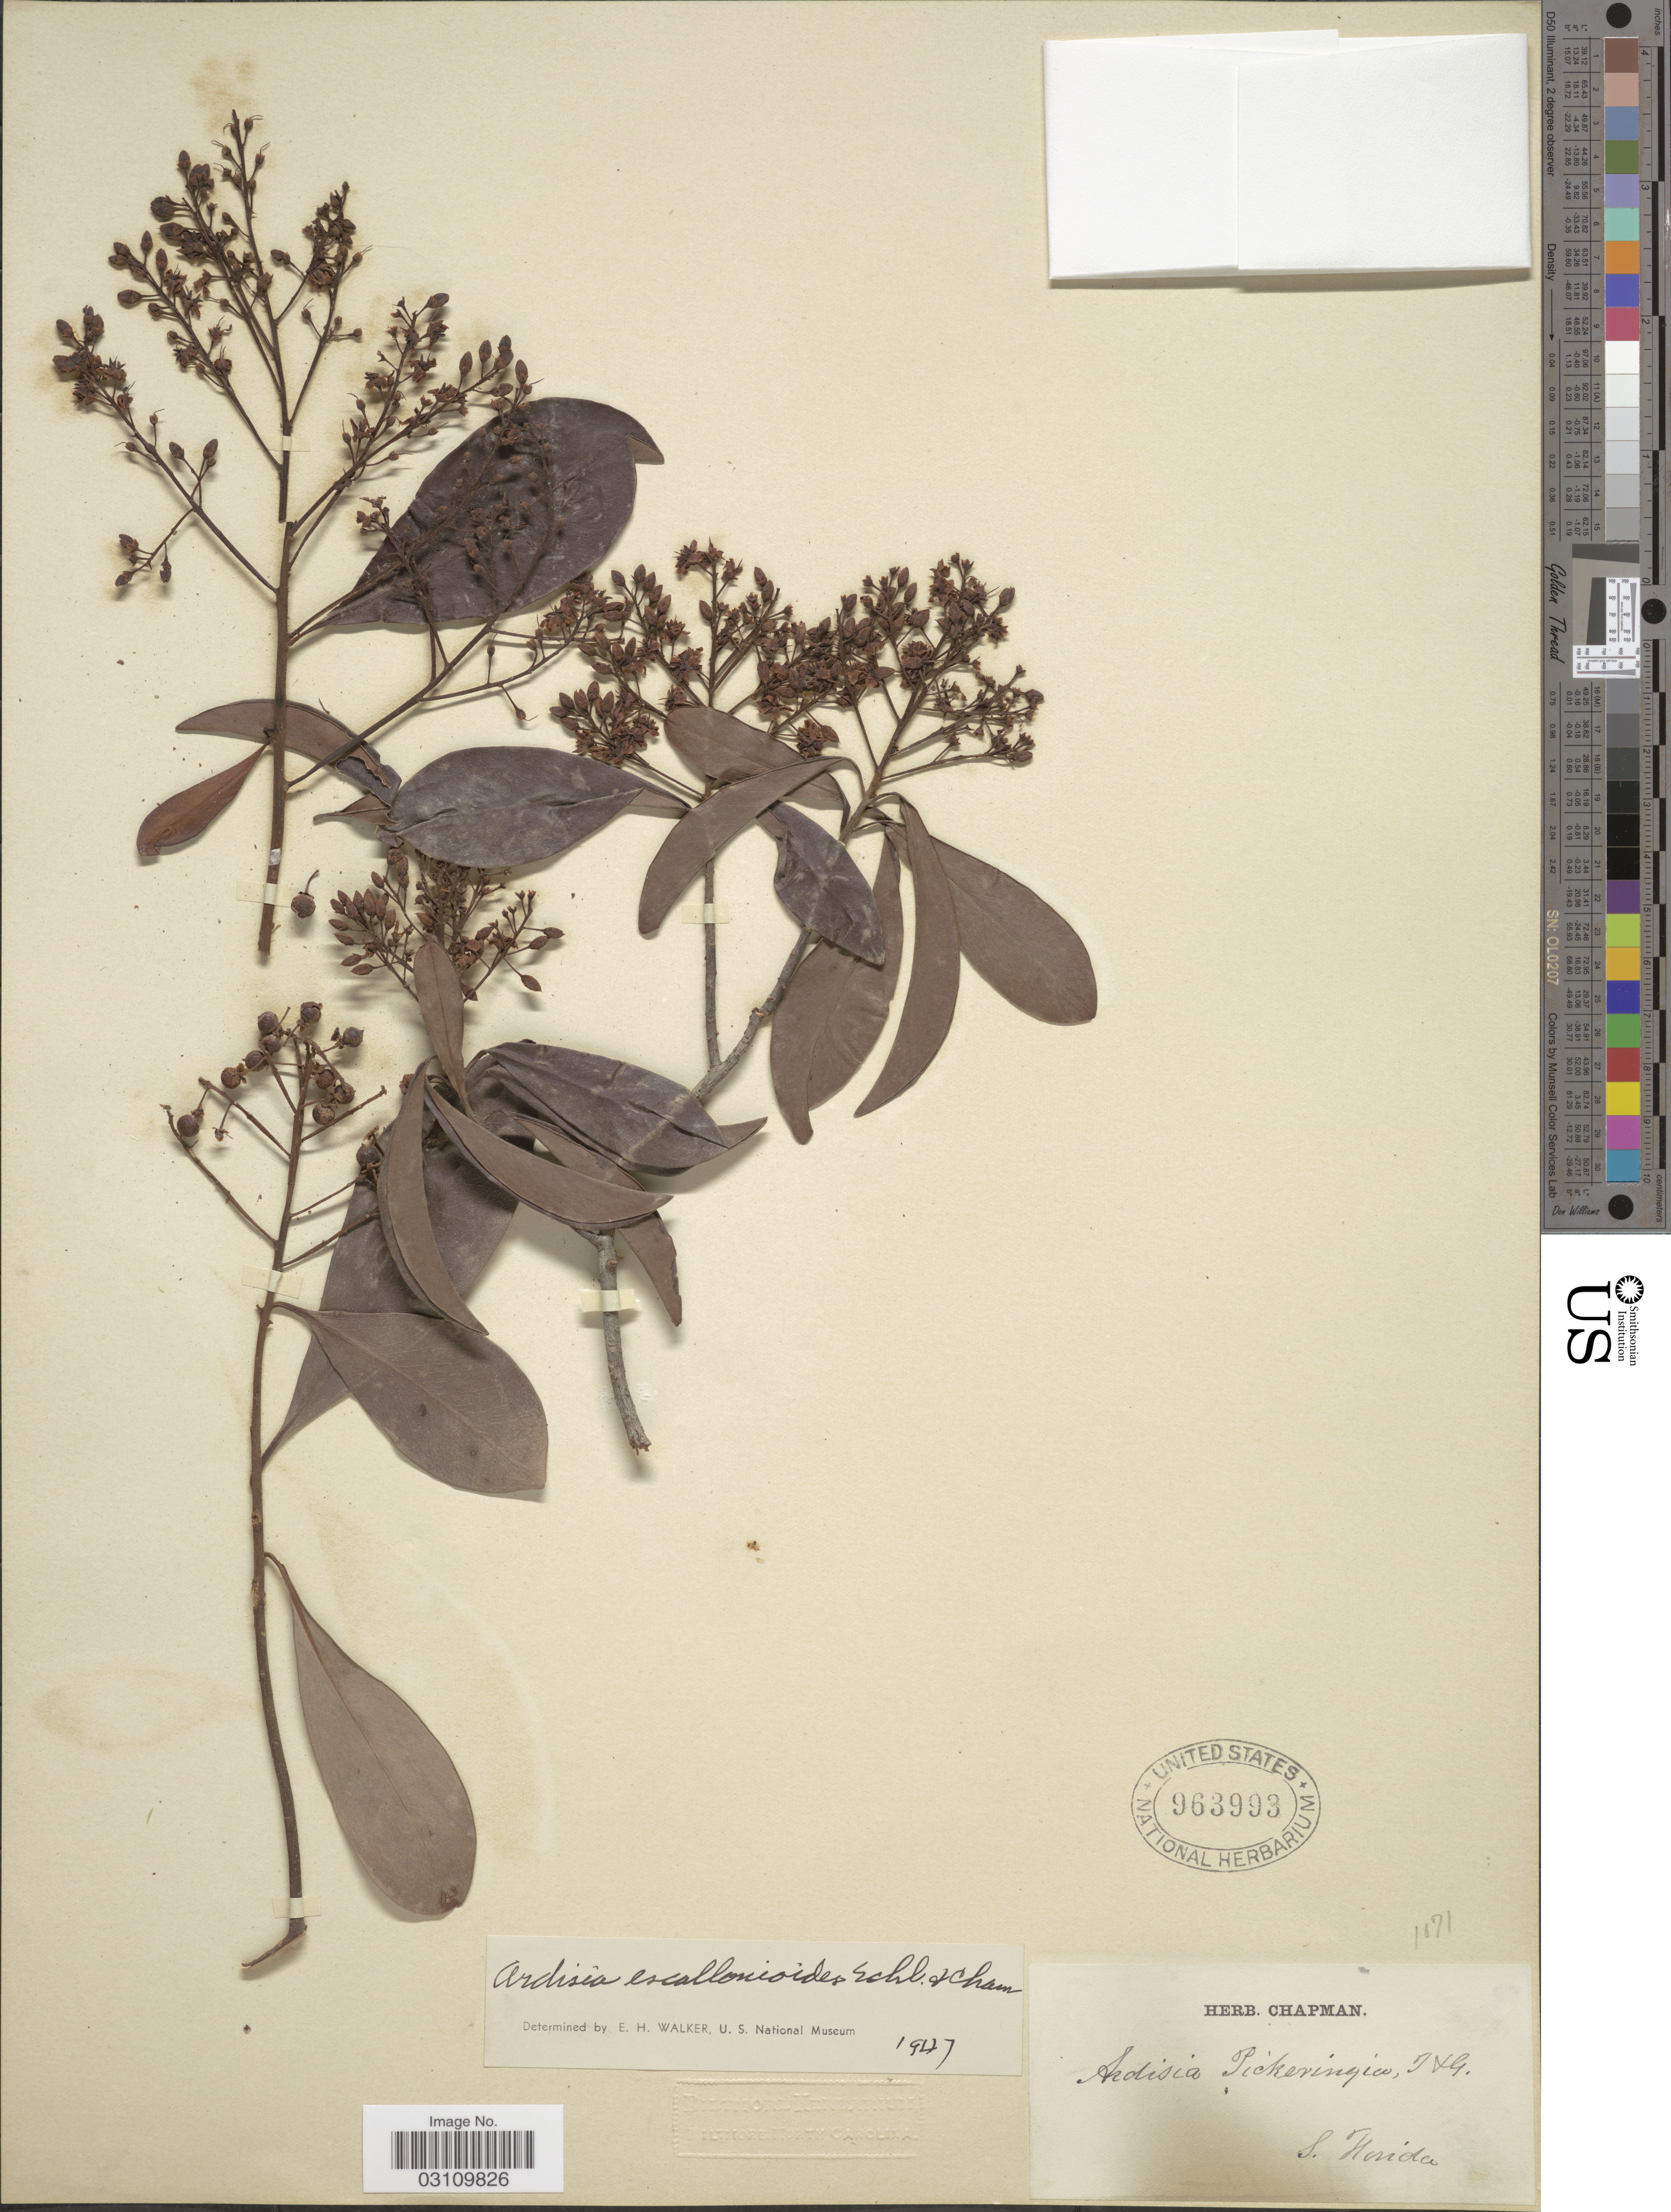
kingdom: Plantae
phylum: Tracheophyta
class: Magnoliopsida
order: Ericales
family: Primulaceae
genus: Ardisia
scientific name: Ardisia escallonioides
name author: Schltdl. & Cham.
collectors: ex herb. Chapman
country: United States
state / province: Florida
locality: S. Florida.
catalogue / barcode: US 963993